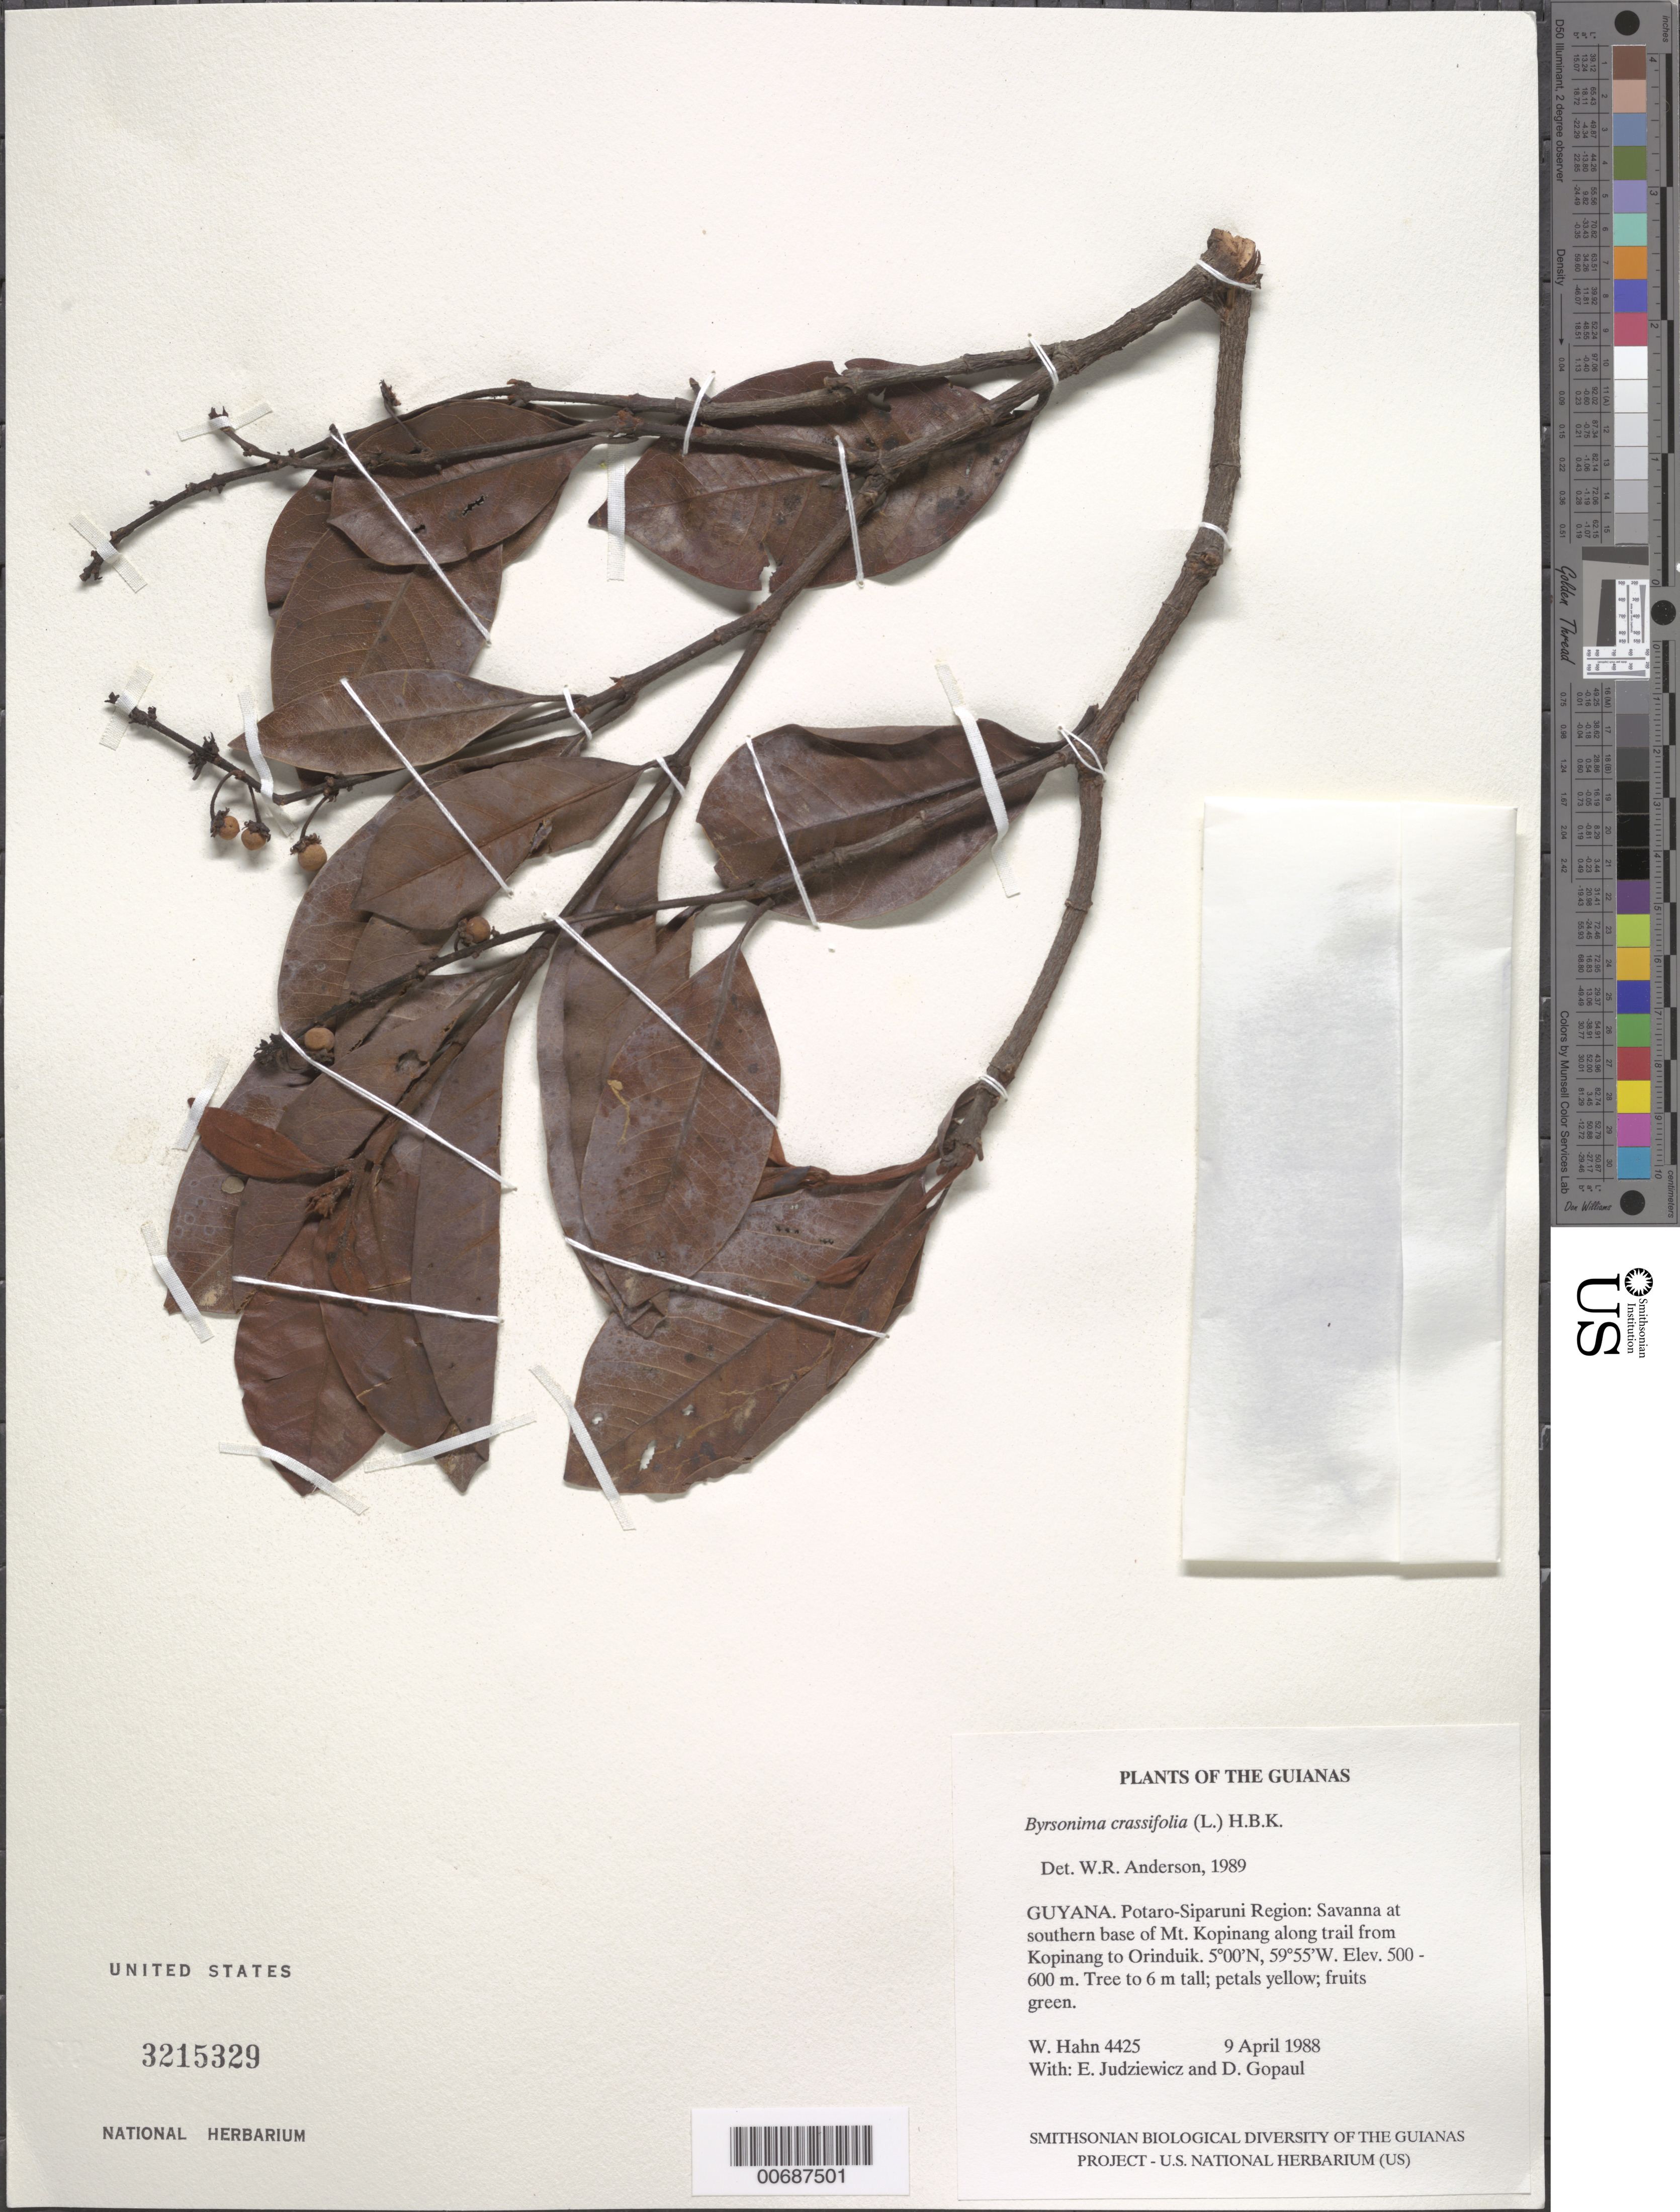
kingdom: Plantae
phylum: Tracheophyta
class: Magnoliopsida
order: Malpighiales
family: Malpighiaceae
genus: Byrsonima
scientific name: Byrsonima crassifolia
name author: (L.) Kunth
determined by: Anderson, W. R., (MICH), University of Michigan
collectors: W. Hahn, E. J. Judziewicz & D. Gopaul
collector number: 4425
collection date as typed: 9 April 1988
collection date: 1988-04-09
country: Guyana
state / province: Potaro-Siparuni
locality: Southern base of Mt. Kopinang along trail from Kopinang to Orinduik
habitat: Savanna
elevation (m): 500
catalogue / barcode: US 3215329